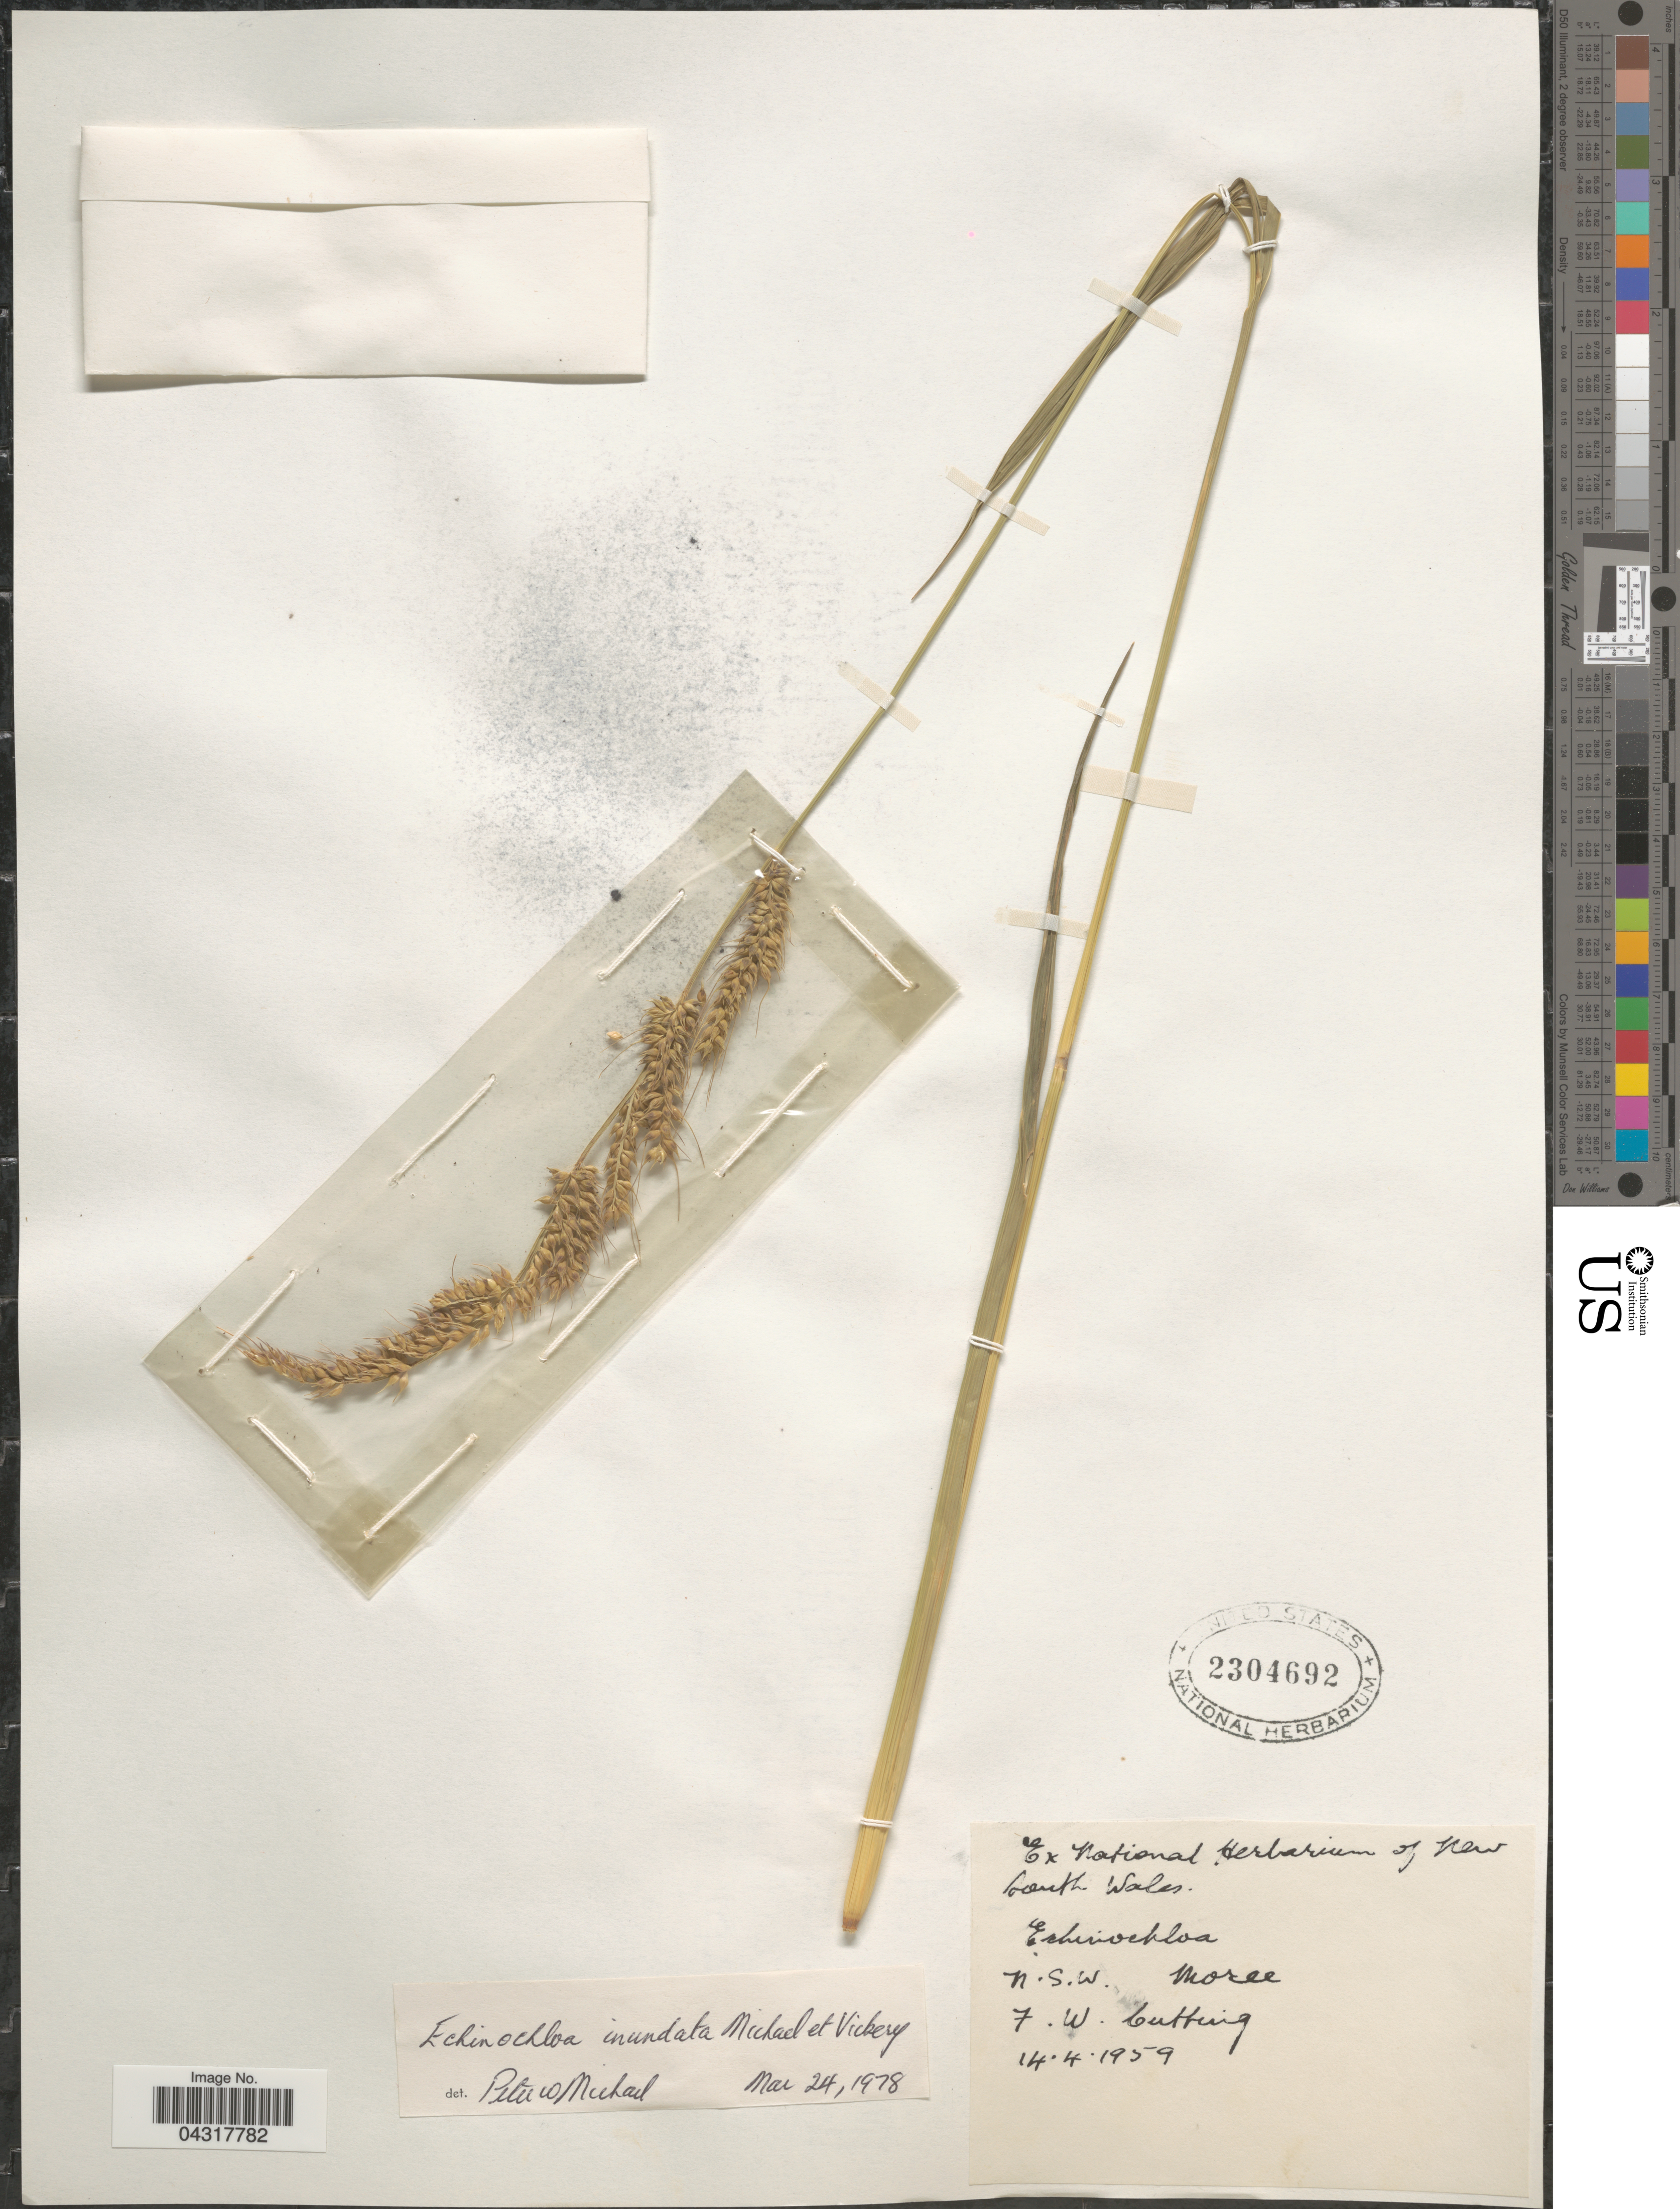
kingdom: Plantae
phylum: Tracheophyta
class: Liliopsida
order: Poales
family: Poaceae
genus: Echinochloa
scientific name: Echinochloa inundata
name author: P.W. Michael & Vickery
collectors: F. Cutting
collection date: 1959-04-14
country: Australia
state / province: New South Wales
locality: Moree.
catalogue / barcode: US 2304692